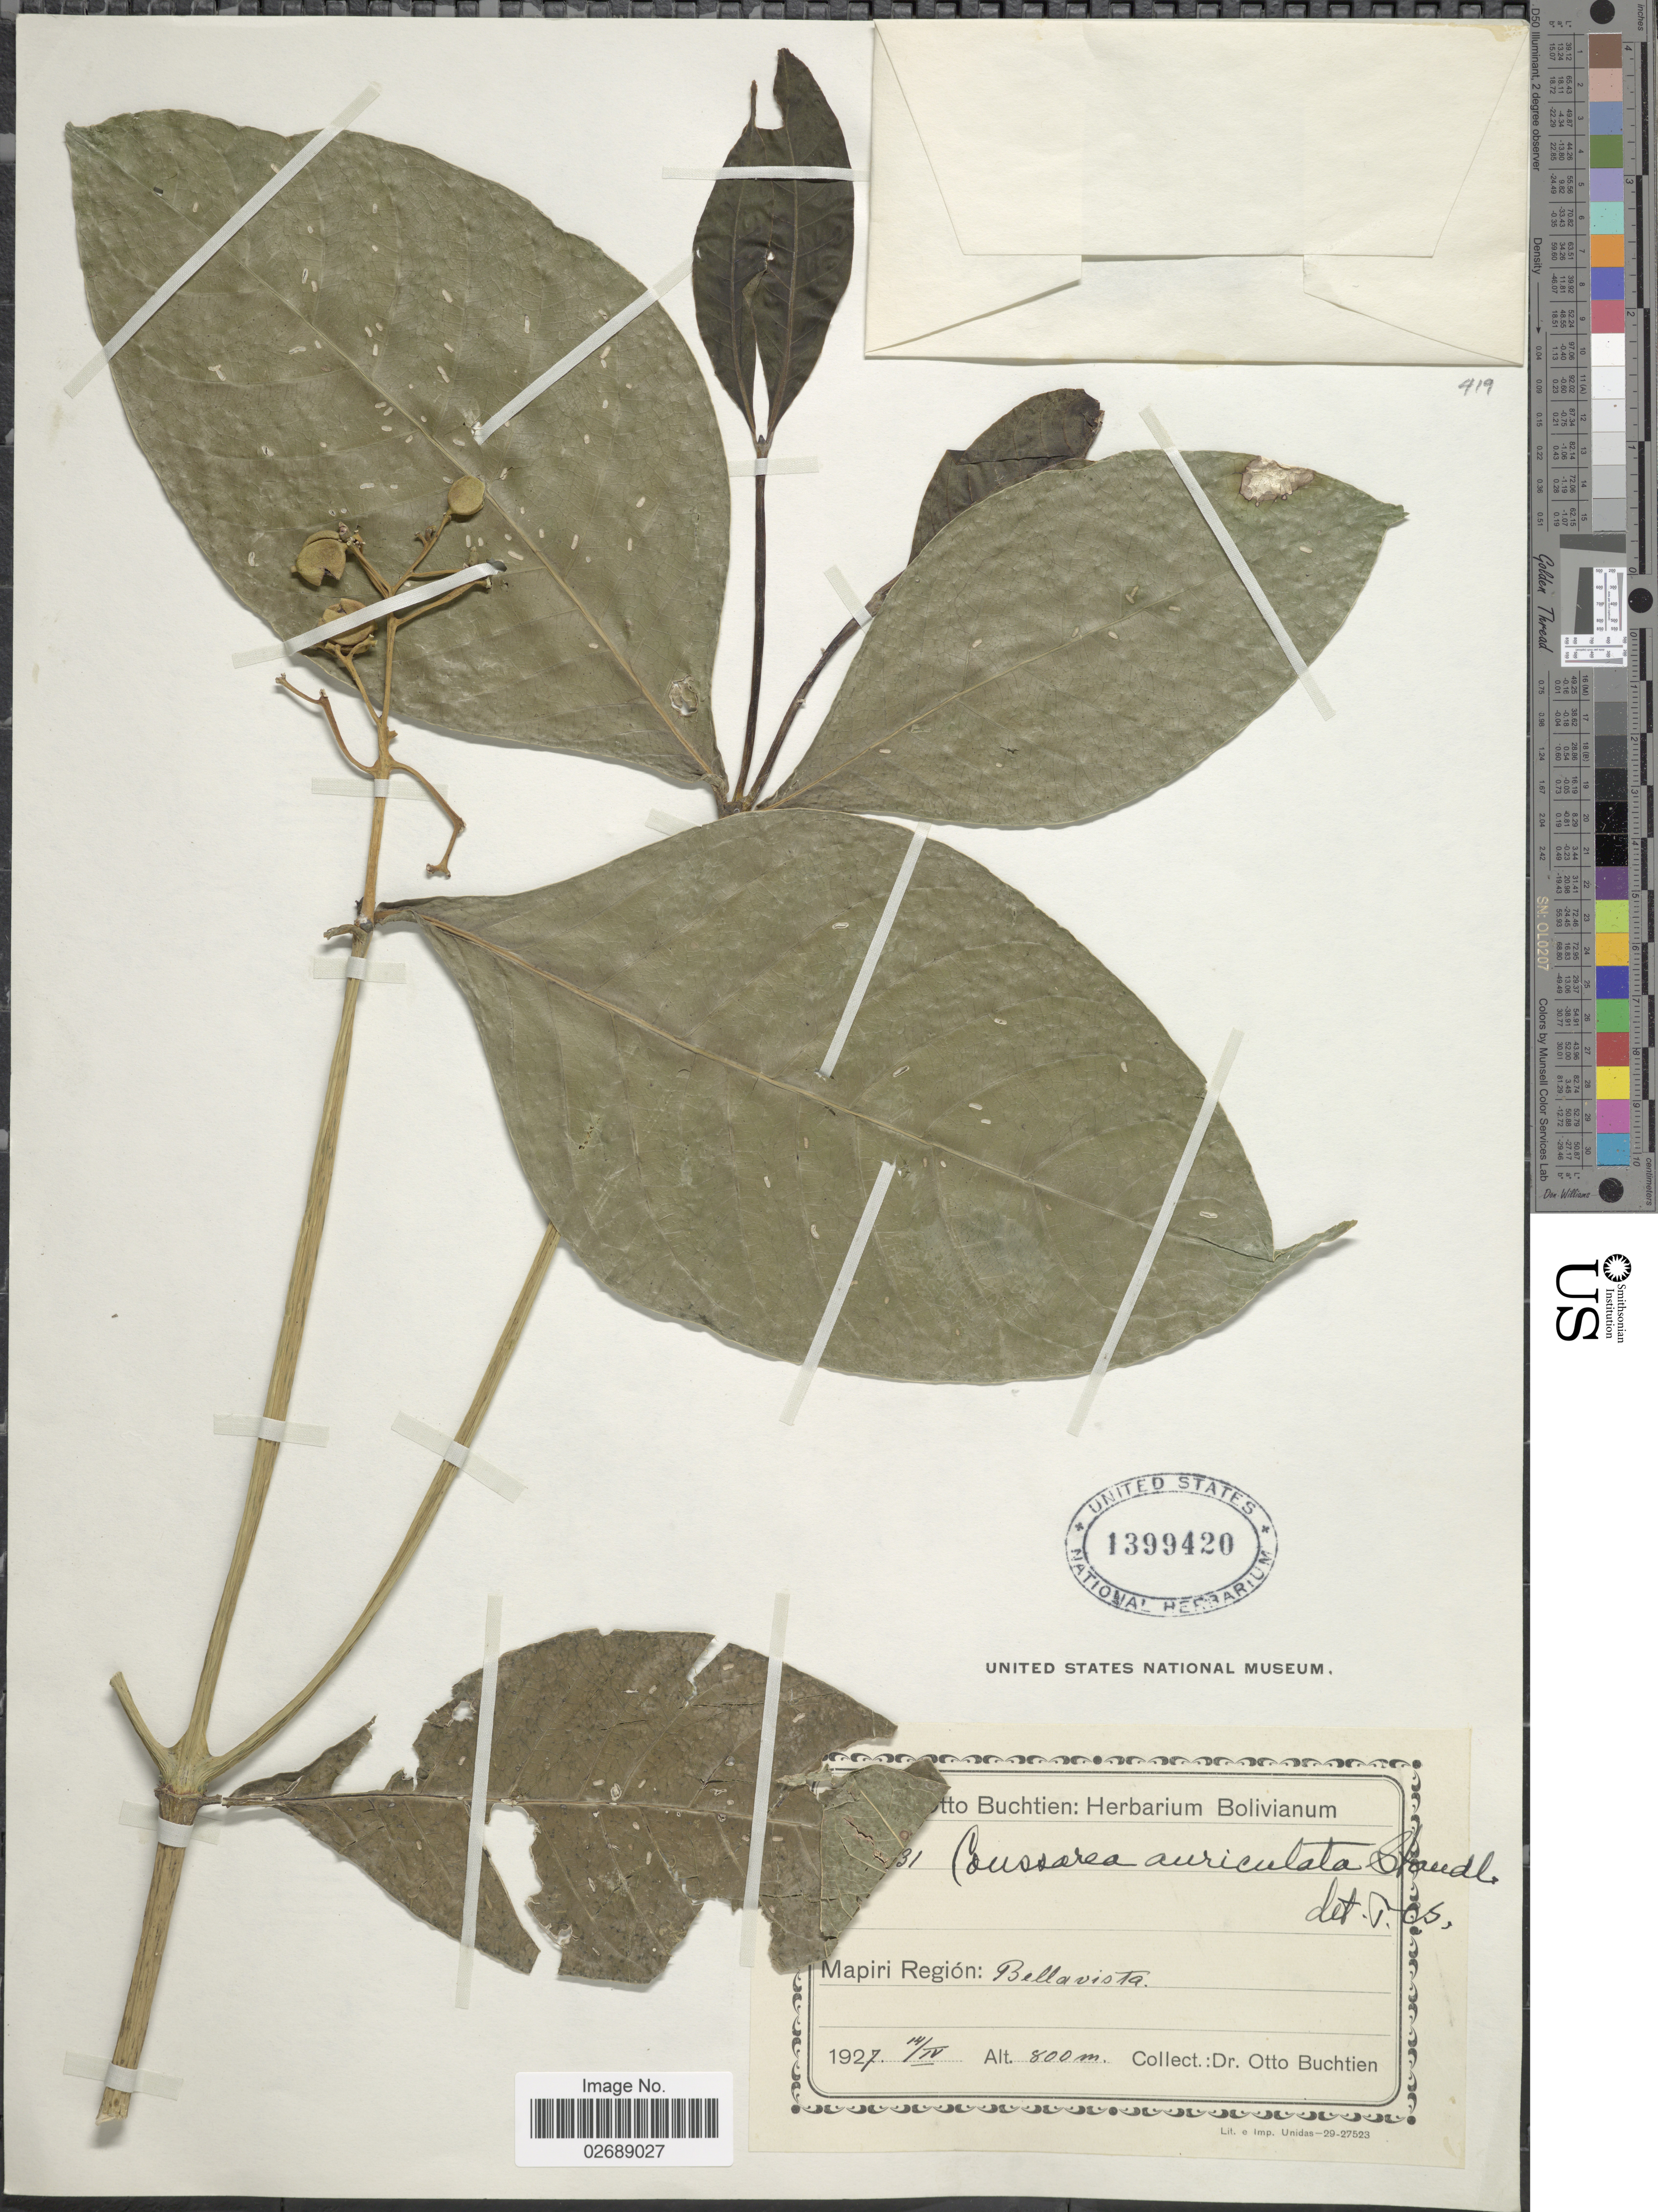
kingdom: Plantae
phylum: Tracheophyta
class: Magnoliopsida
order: Gentianales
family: Rubiaceae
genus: Coussarea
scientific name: Coussarea auriculata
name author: Standl.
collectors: O. Buchtien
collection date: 1927-04-14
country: Bolivia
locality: Mapiri Region: Bellavista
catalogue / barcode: US 1399420